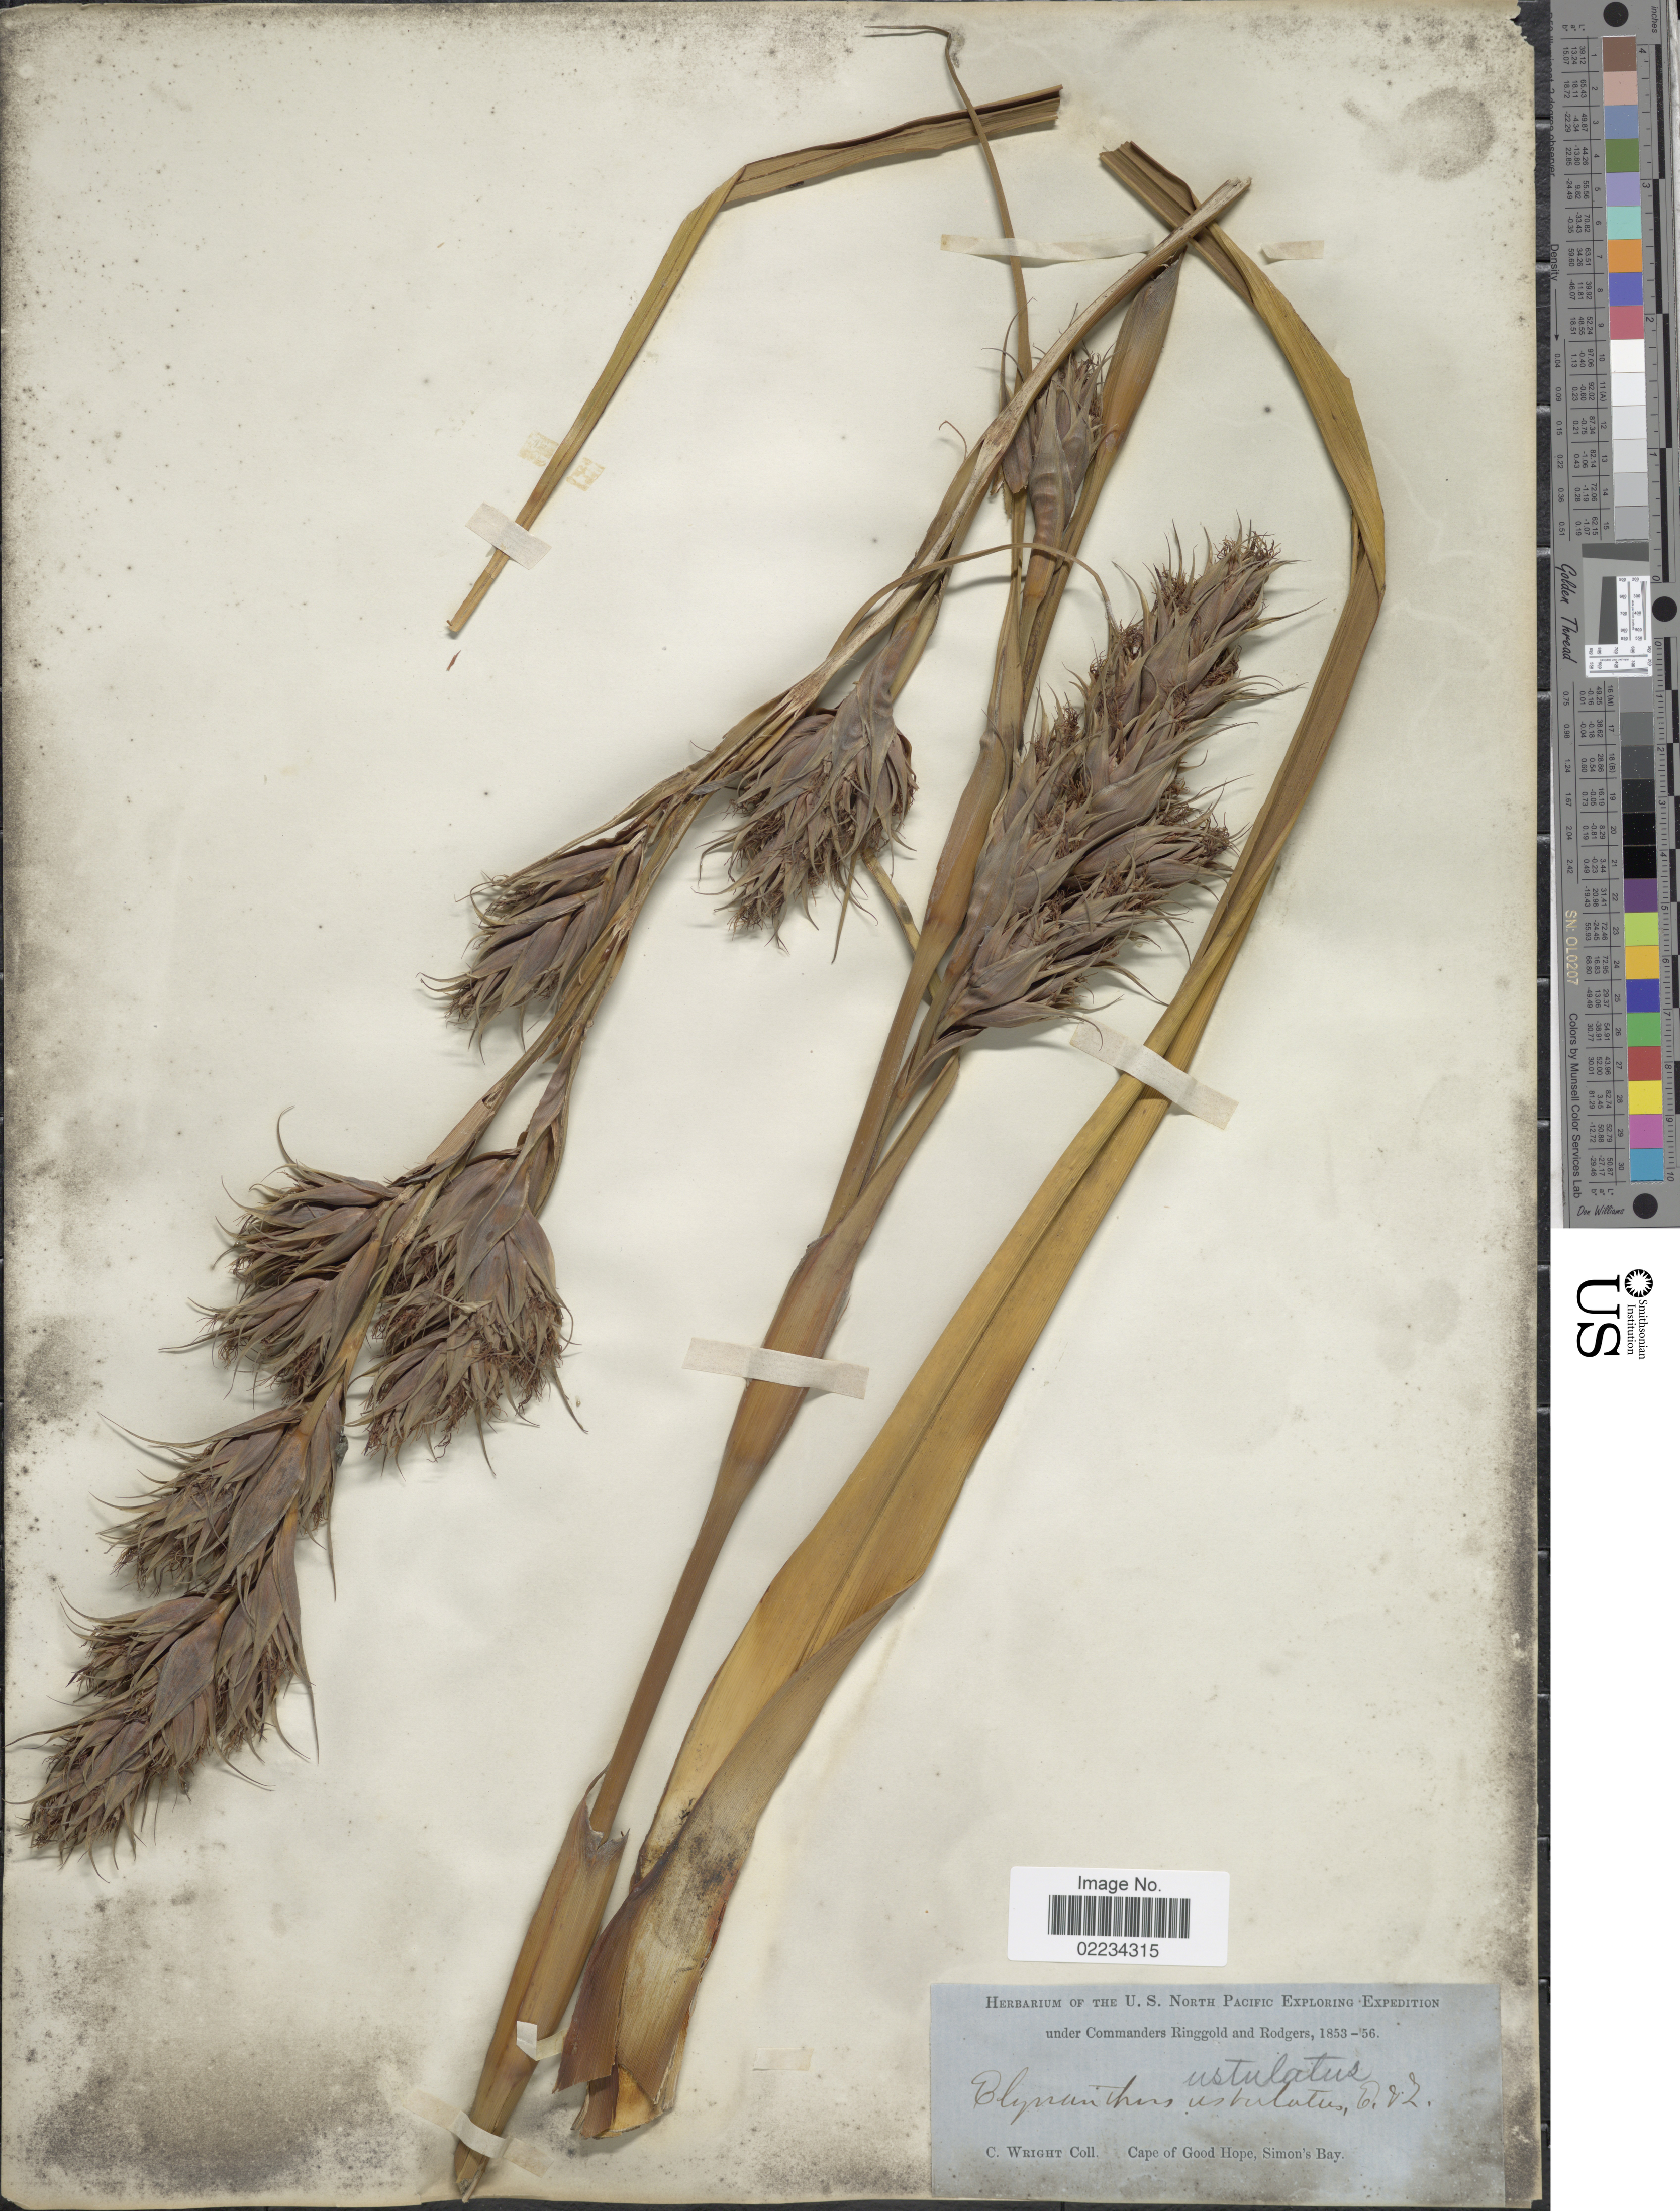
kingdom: Plantae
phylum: Tracheophyta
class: Liliopsida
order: Poales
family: Cyperaceae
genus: Tetraria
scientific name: Tetraria ustulata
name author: (L.) C.B. Clarke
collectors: C. Wright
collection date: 1853/1856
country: South Africa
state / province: Western Cape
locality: Cape of Good Hope, Simon's Bay